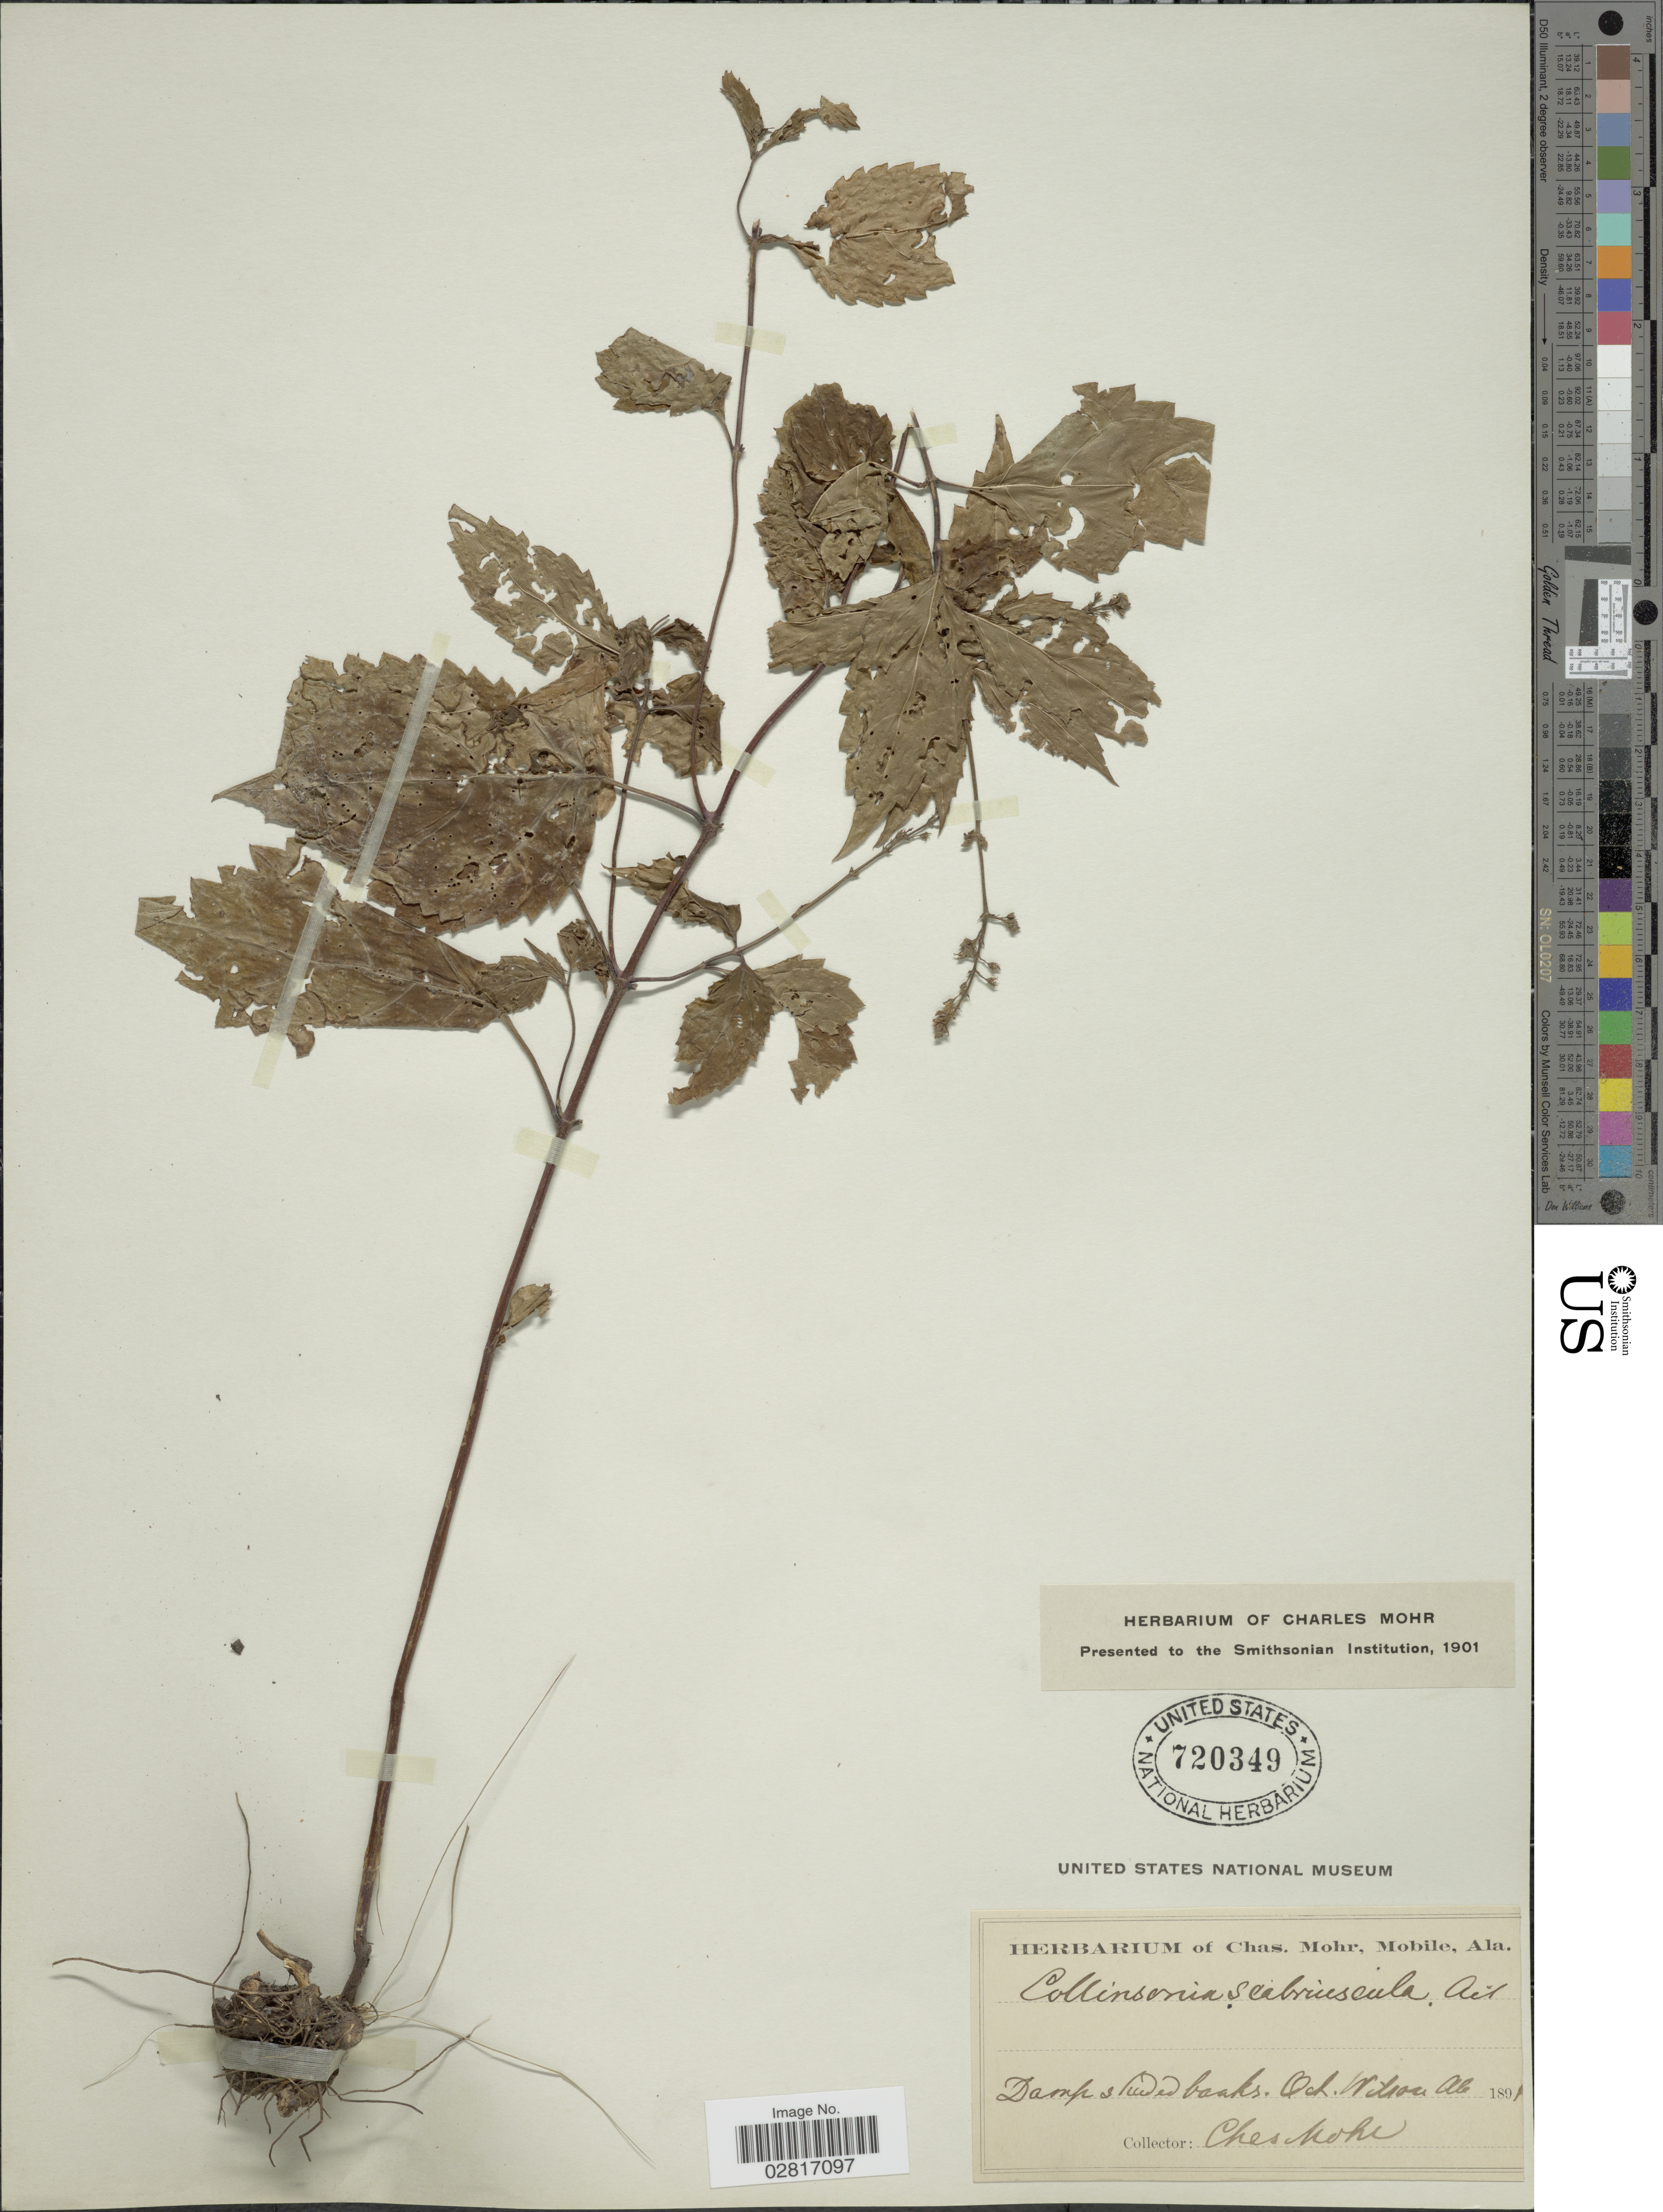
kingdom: Plantae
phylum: Tracheophyta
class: Magnoliopsida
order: Lamiales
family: Lamiaceae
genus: Collinsonia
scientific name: Collinsonia canadensis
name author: L.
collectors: Mohr, C. T. (herbarium)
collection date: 1891-10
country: United States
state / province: Alabama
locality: Wilson, Ala.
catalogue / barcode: US 720349